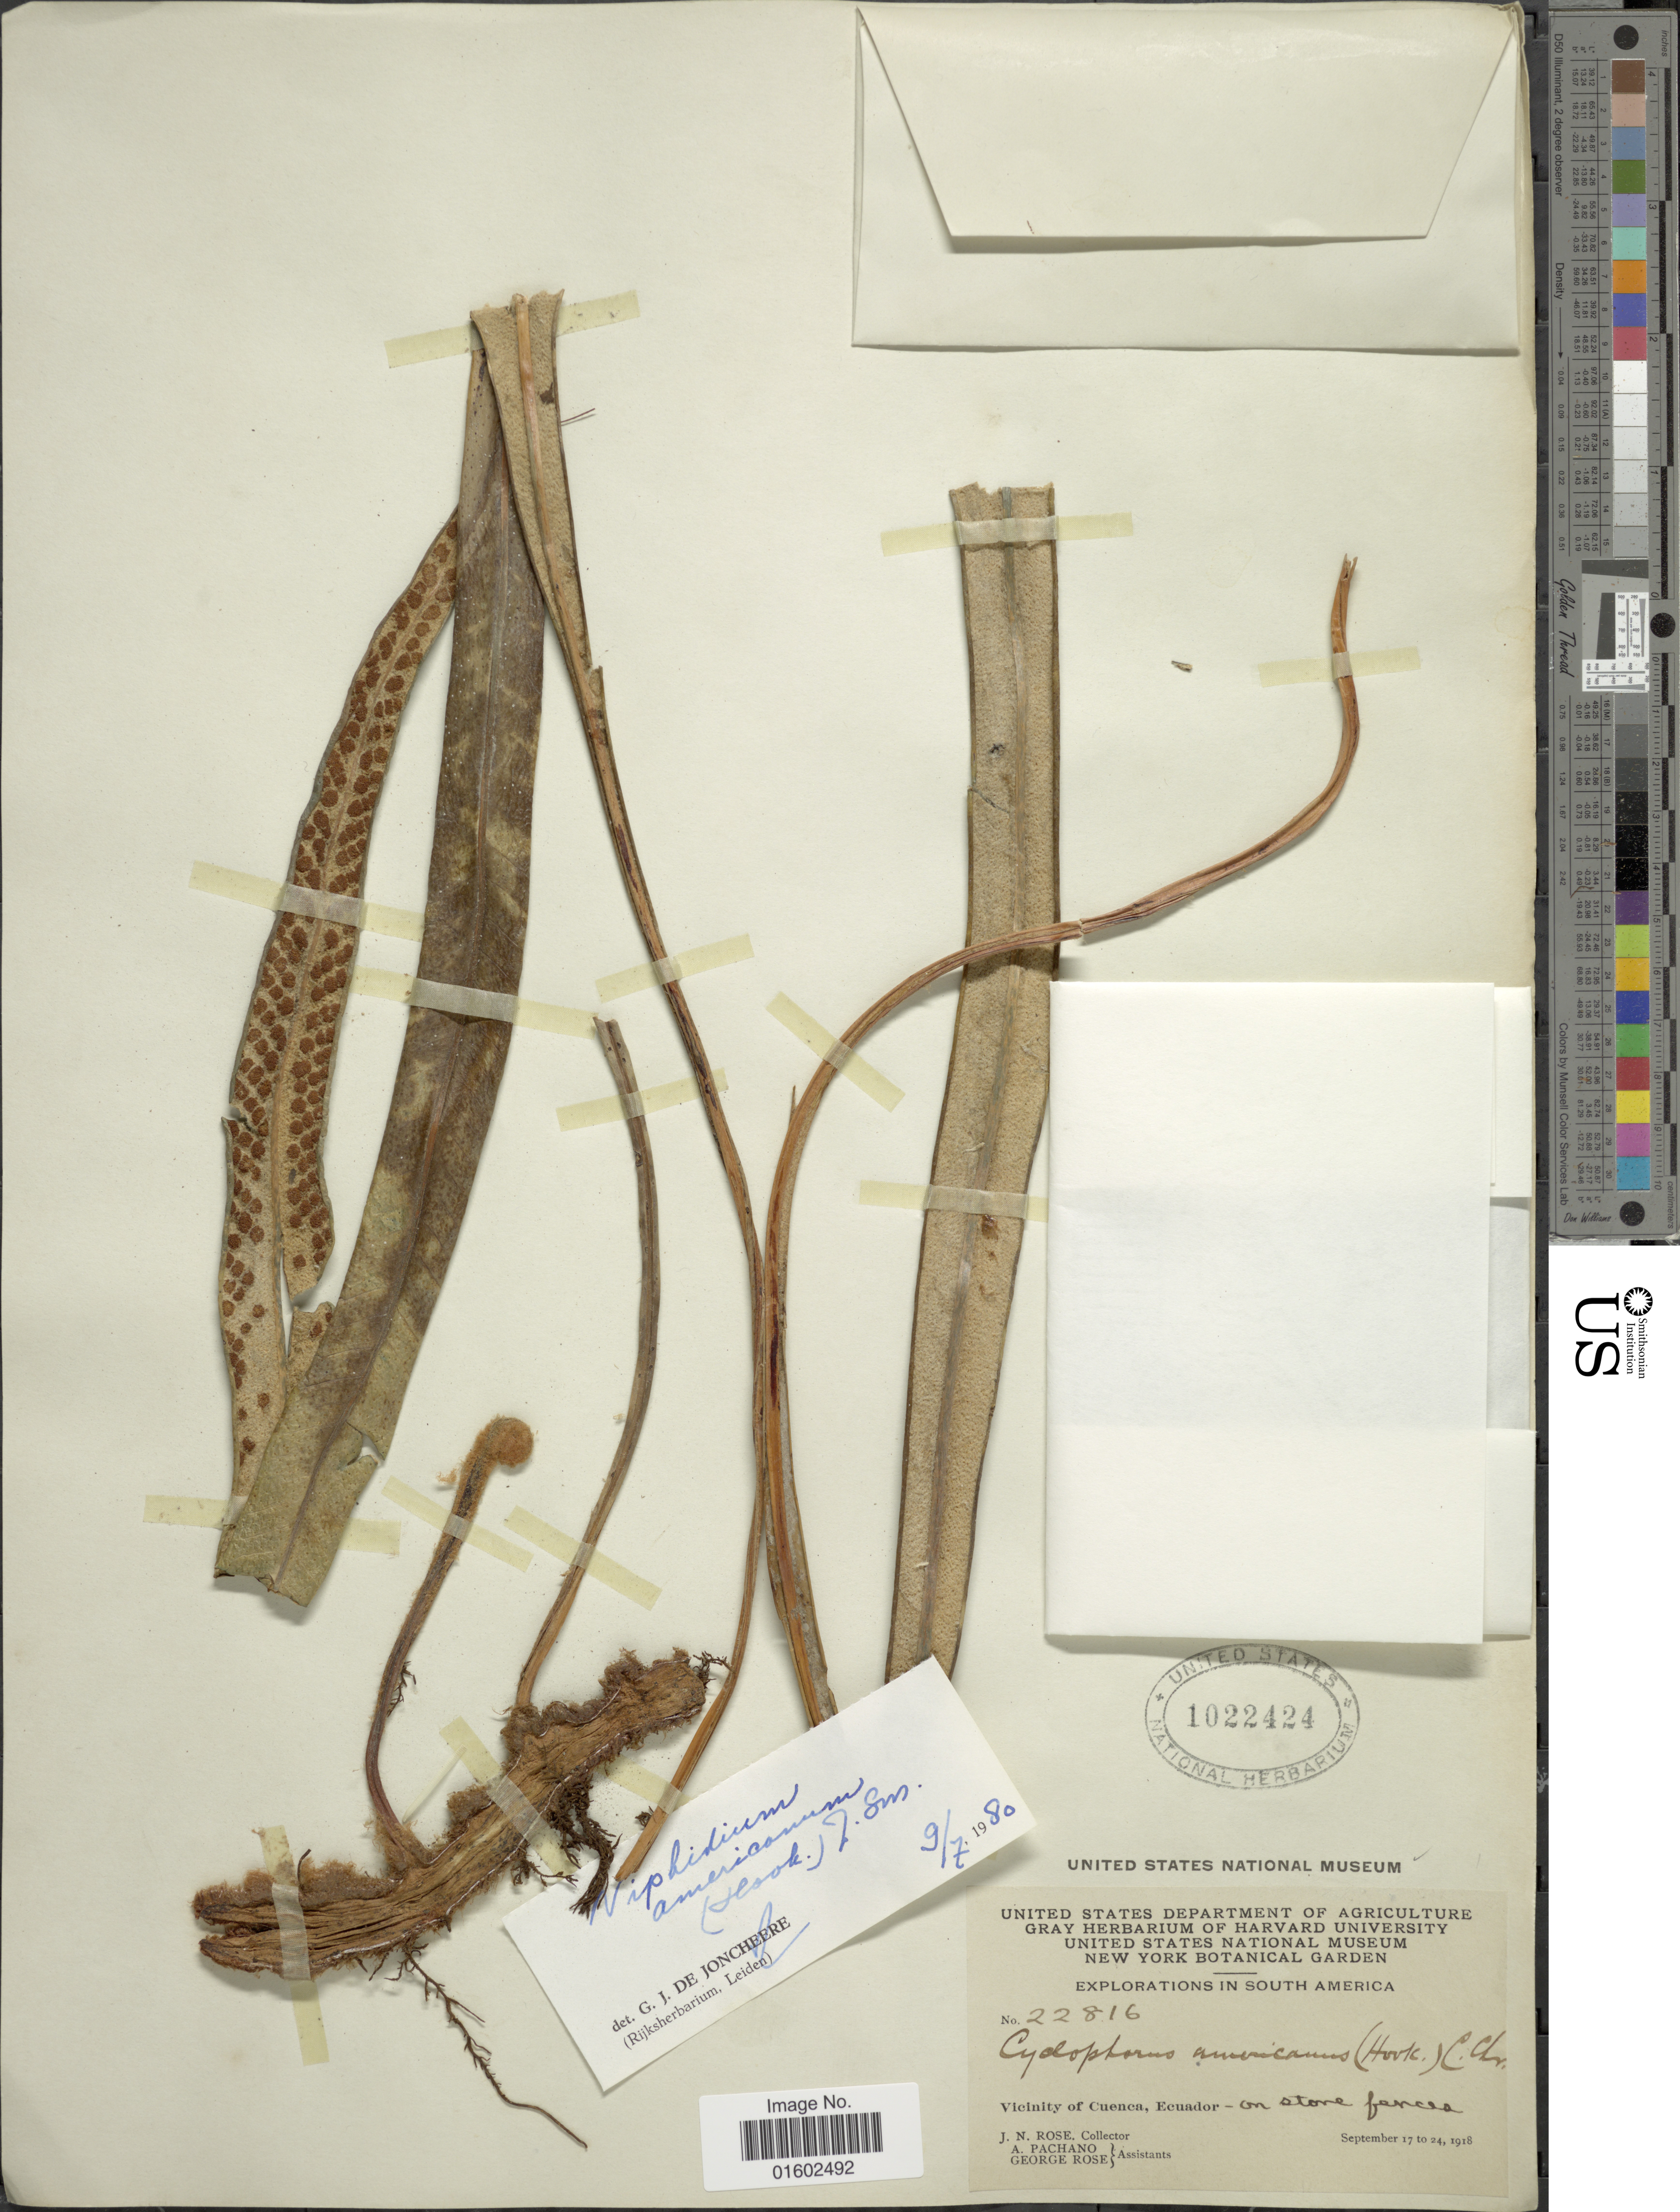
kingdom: Plantae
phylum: Tracheophyta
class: Polypodiopsida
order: Polypodiales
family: Polypodiaceae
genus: Niphidium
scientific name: Niphidium longifolium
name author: (Cav.) C.V. Morton & Lellinger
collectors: J. N. Rose, A. Pachano & G. Rose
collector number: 22816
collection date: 1918-09-17/1918-09-24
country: Ecuador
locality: Vicinity of Cuenca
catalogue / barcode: US 1022424